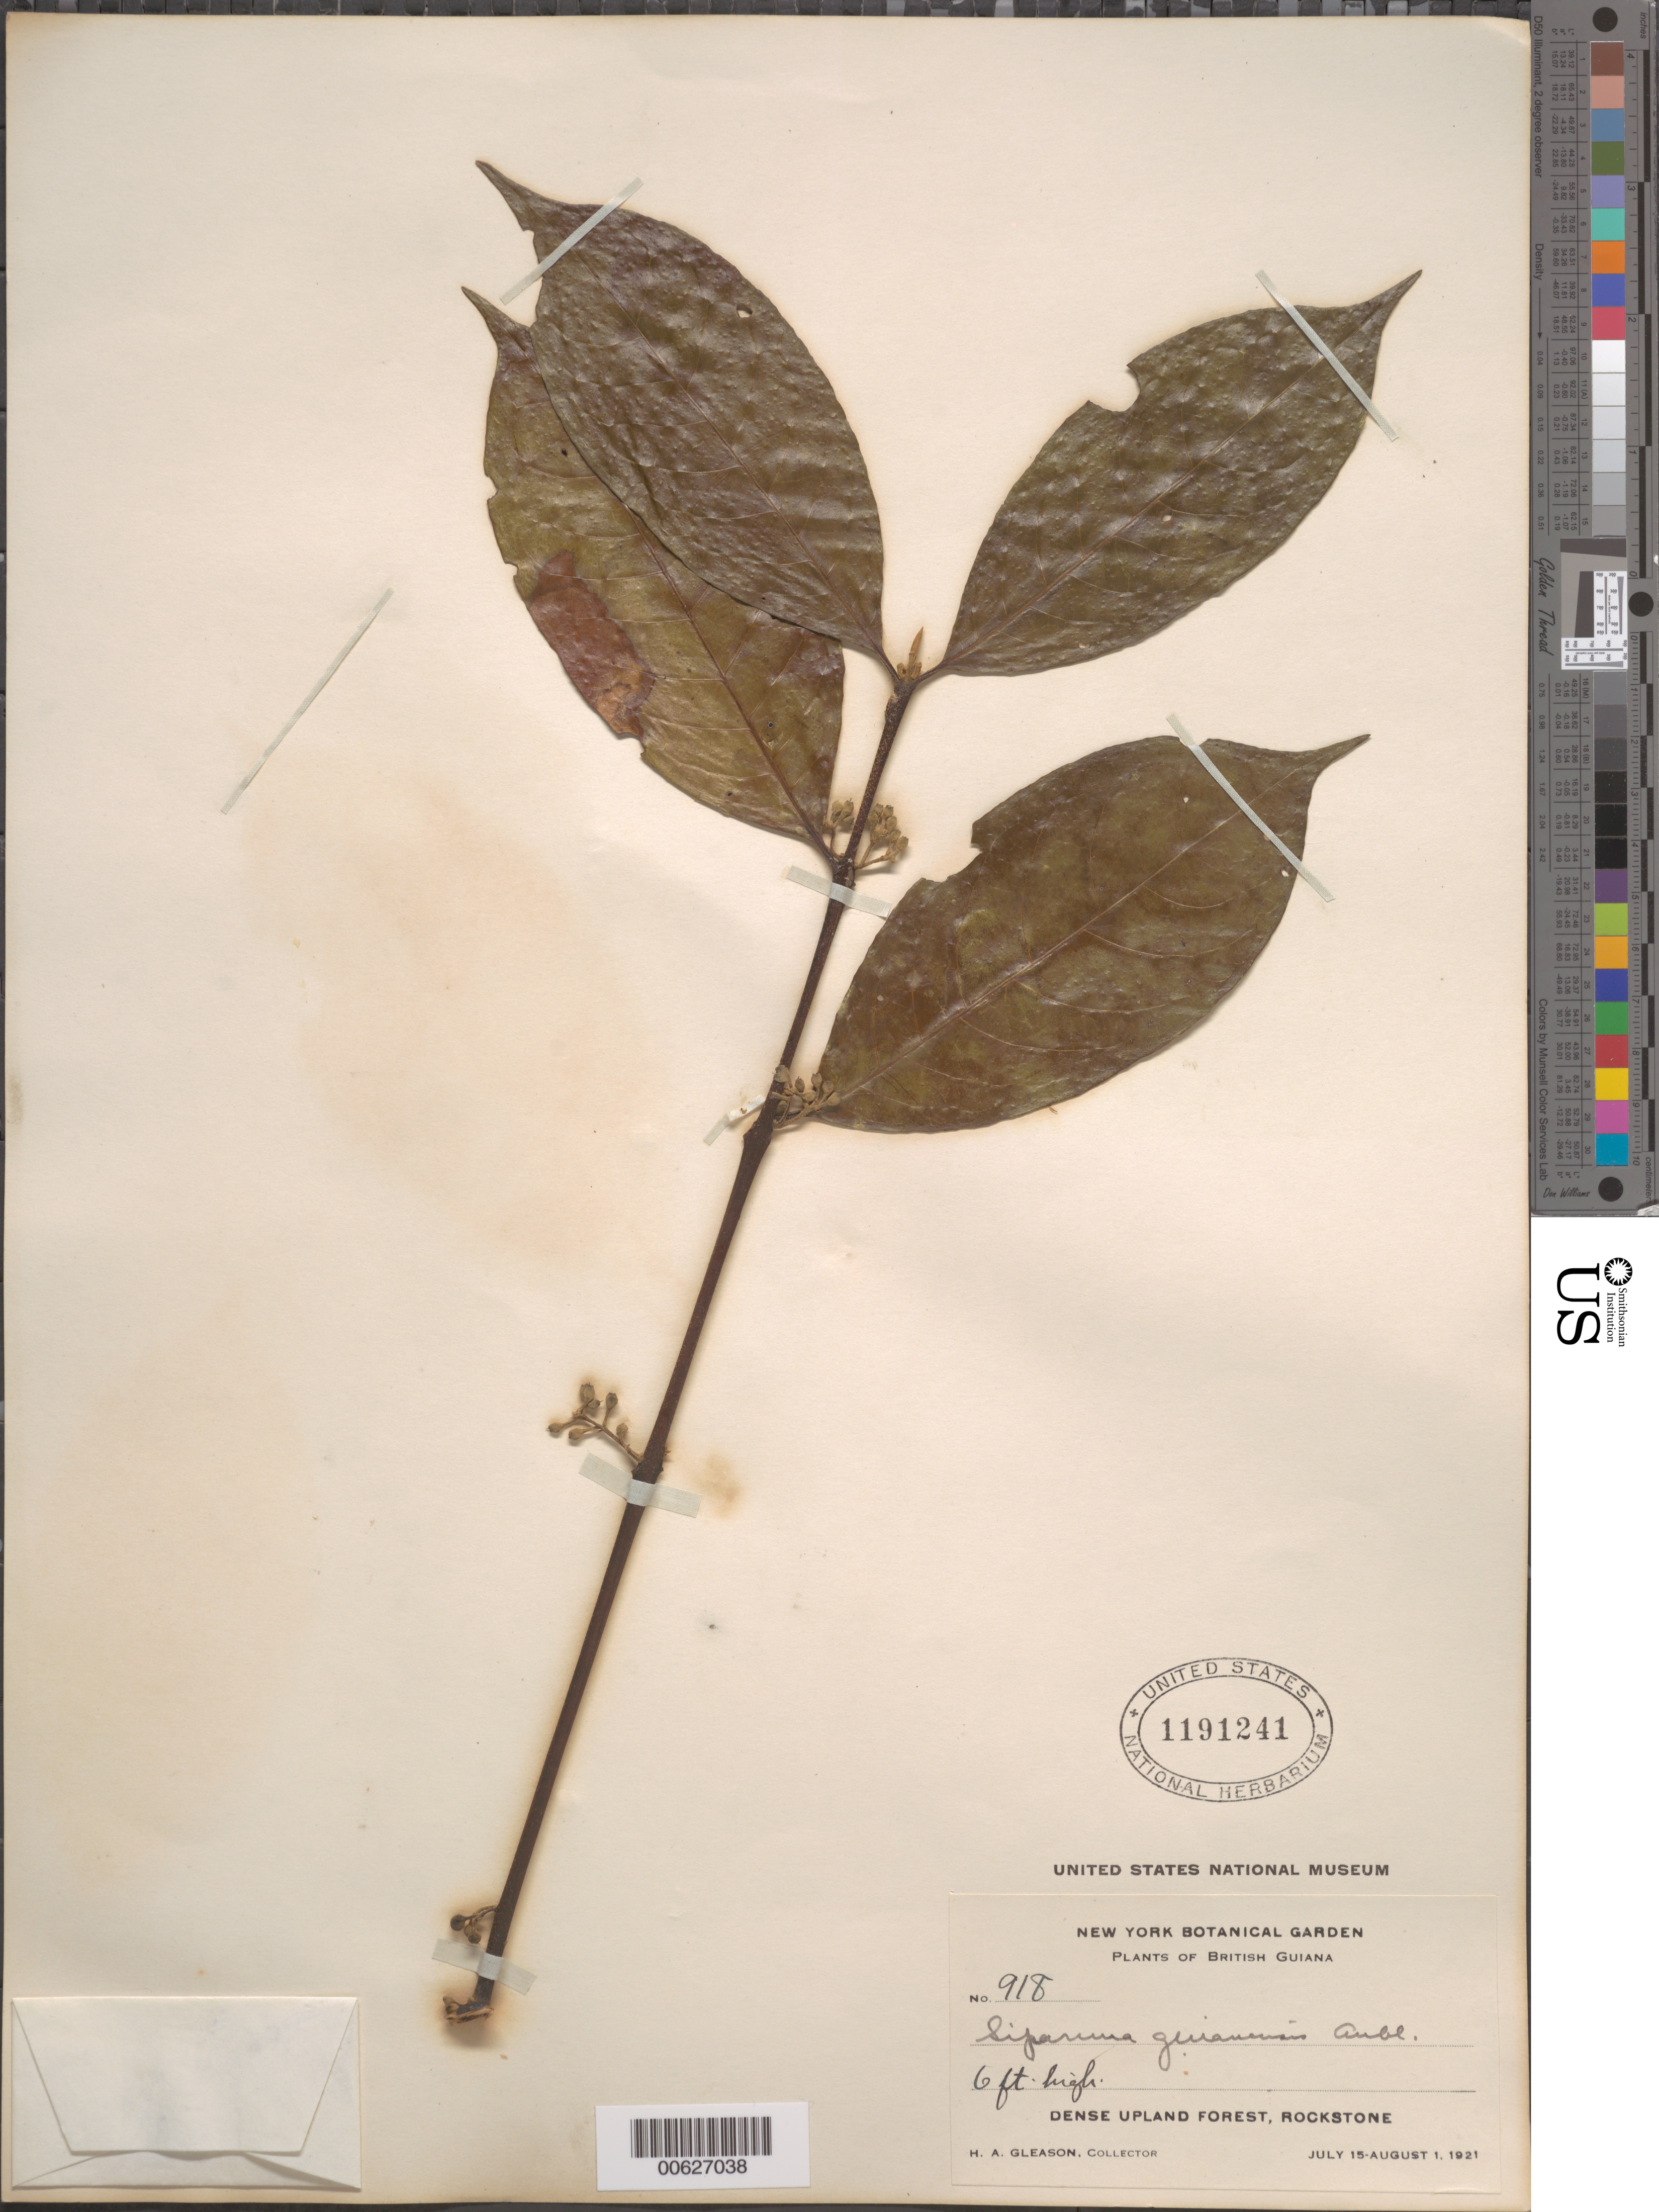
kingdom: Plantae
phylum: Tracheophyta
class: Magnoliopsida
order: Laurales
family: Siparunaceae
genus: Siparuna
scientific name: Siparuna guianensis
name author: Aubl.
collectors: H. A. Gleason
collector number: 918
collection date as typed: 15-Jul-21 to 1-Aug-21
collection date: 1921-07-15/1921-08-01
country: Guyana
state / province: U. Demerara-Berbice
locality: Rockstone, in and about the village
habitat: Dense upland forest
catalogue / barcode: US 1191241